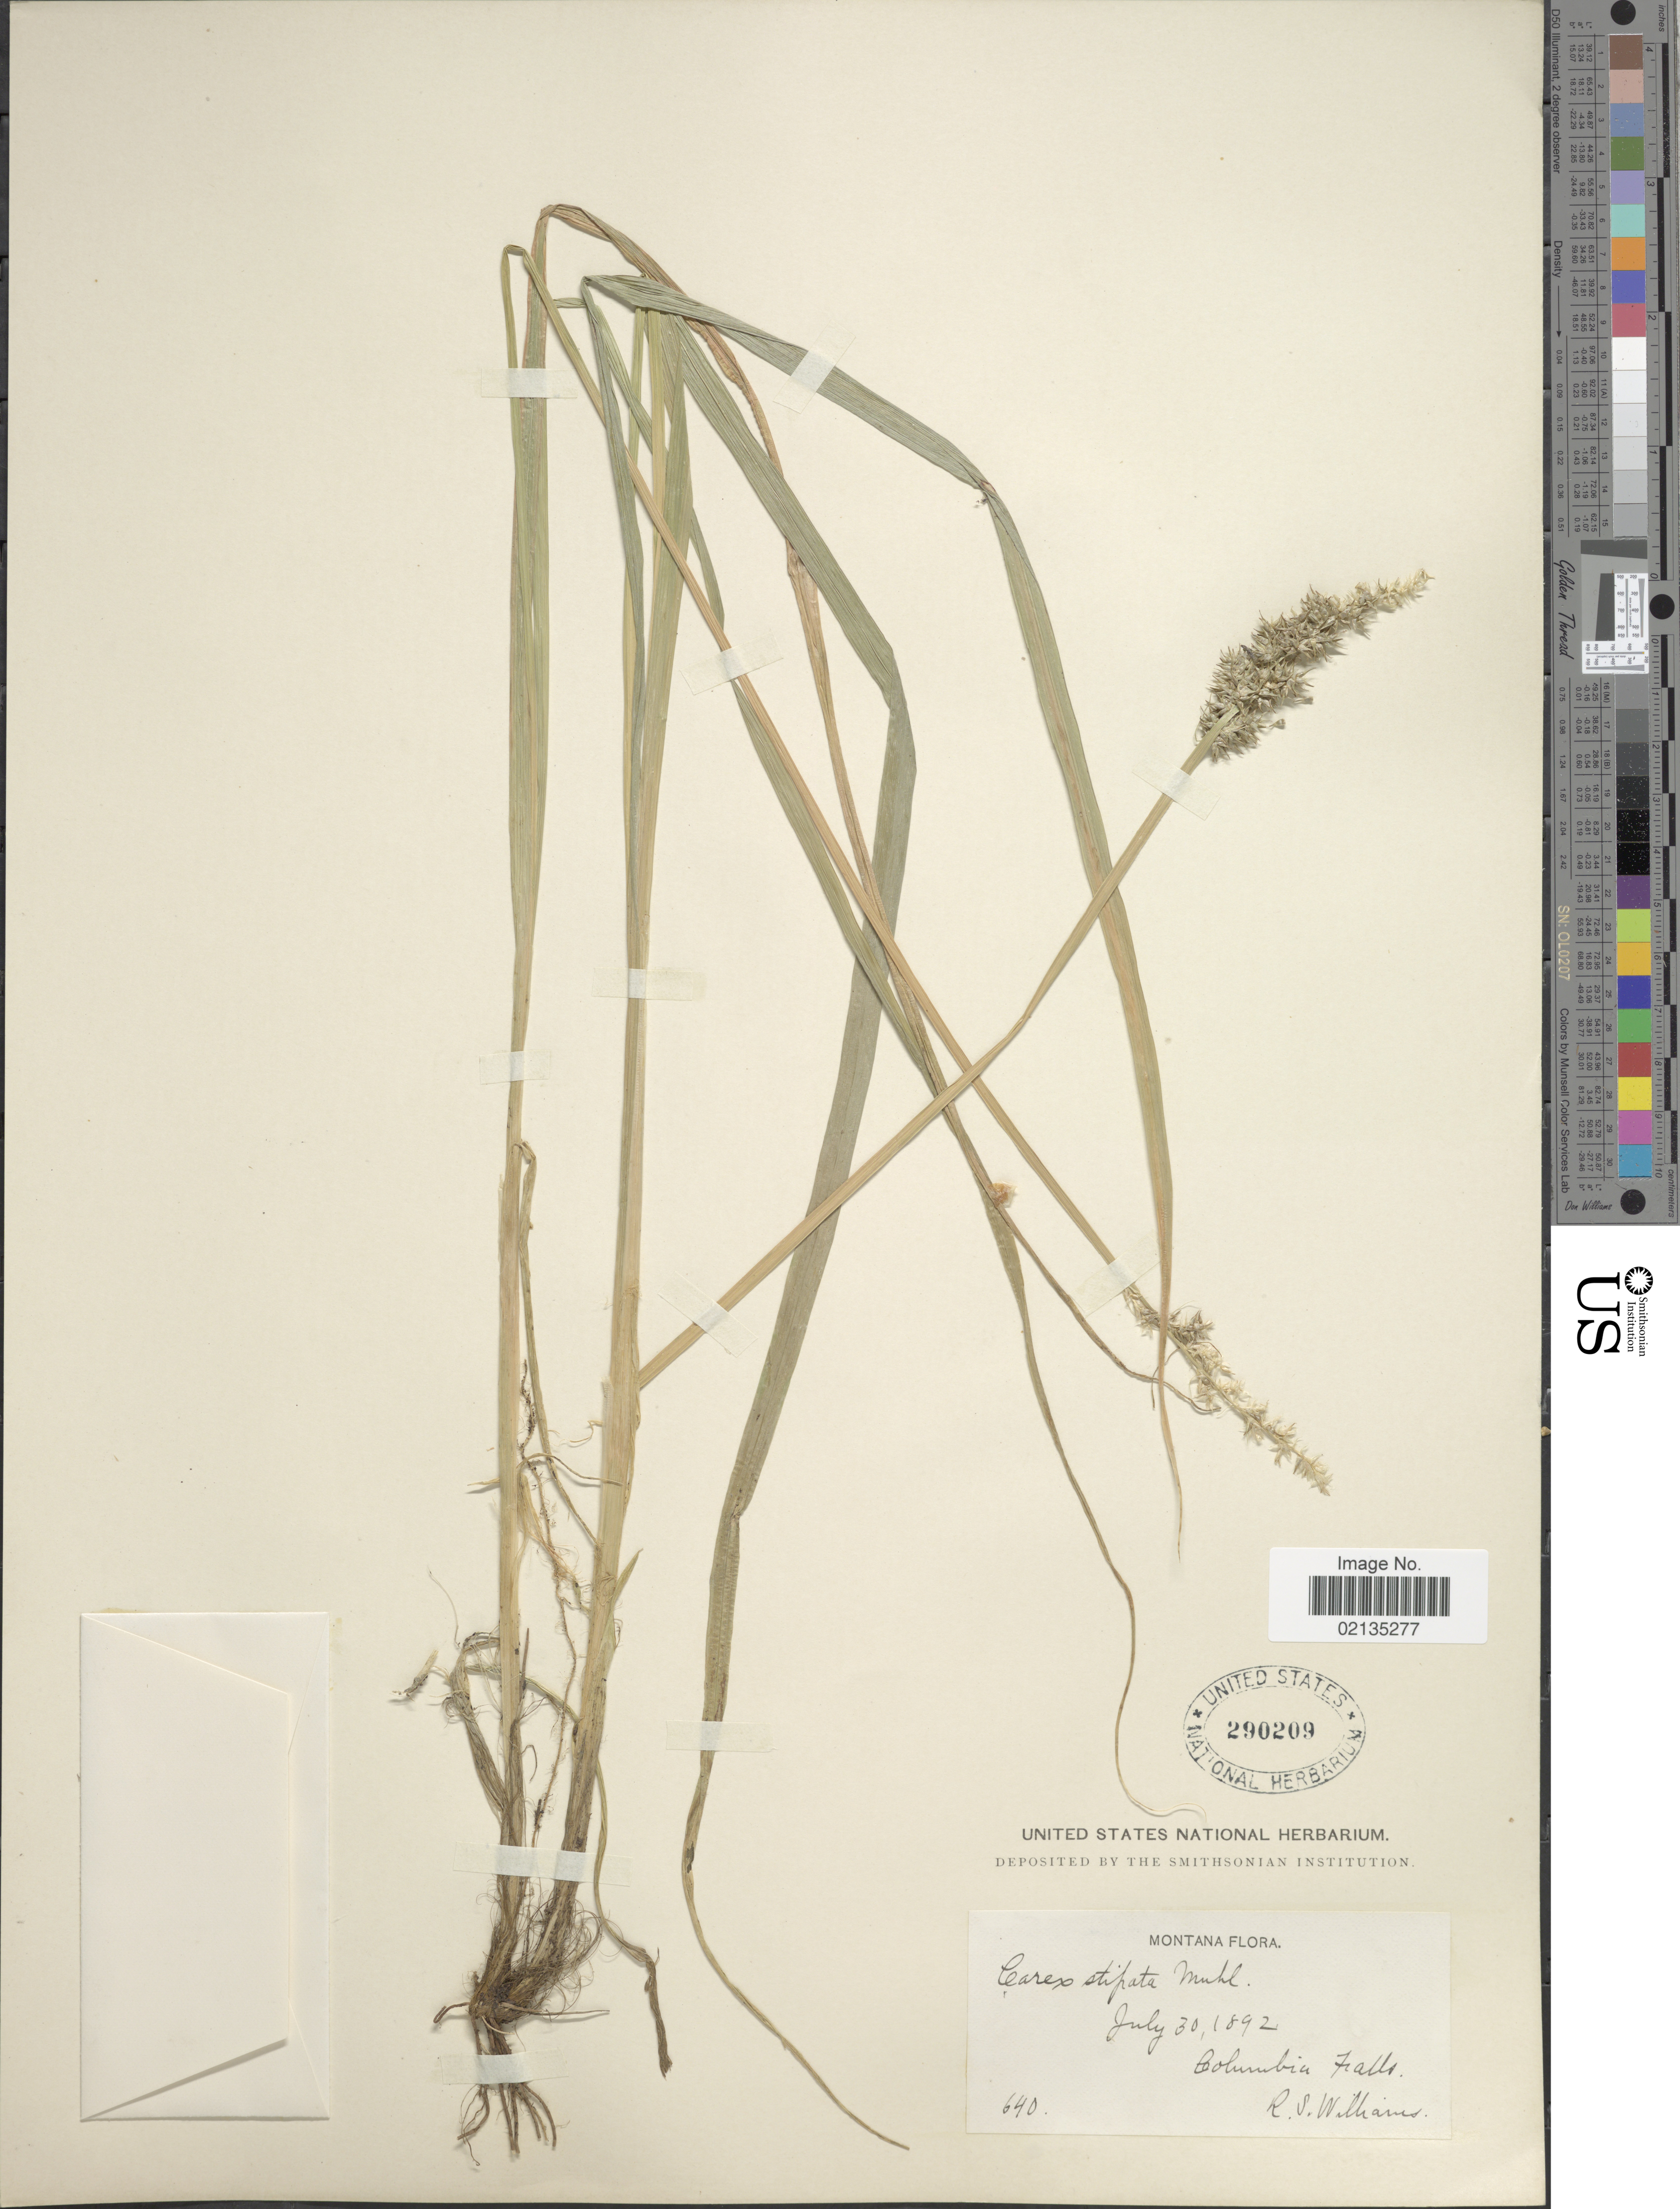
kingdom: Plantae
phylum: Tracheophyta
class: Liliopsida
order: Poales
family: Cyperaceae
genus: Carex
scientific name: Carex stipata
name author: Muhl. ex Willd.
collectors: R. S. Williams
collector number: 640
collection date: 1892-07-30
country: United States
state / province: Montana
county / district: Flathead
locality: Columbia Falls.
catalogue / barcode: US 290209